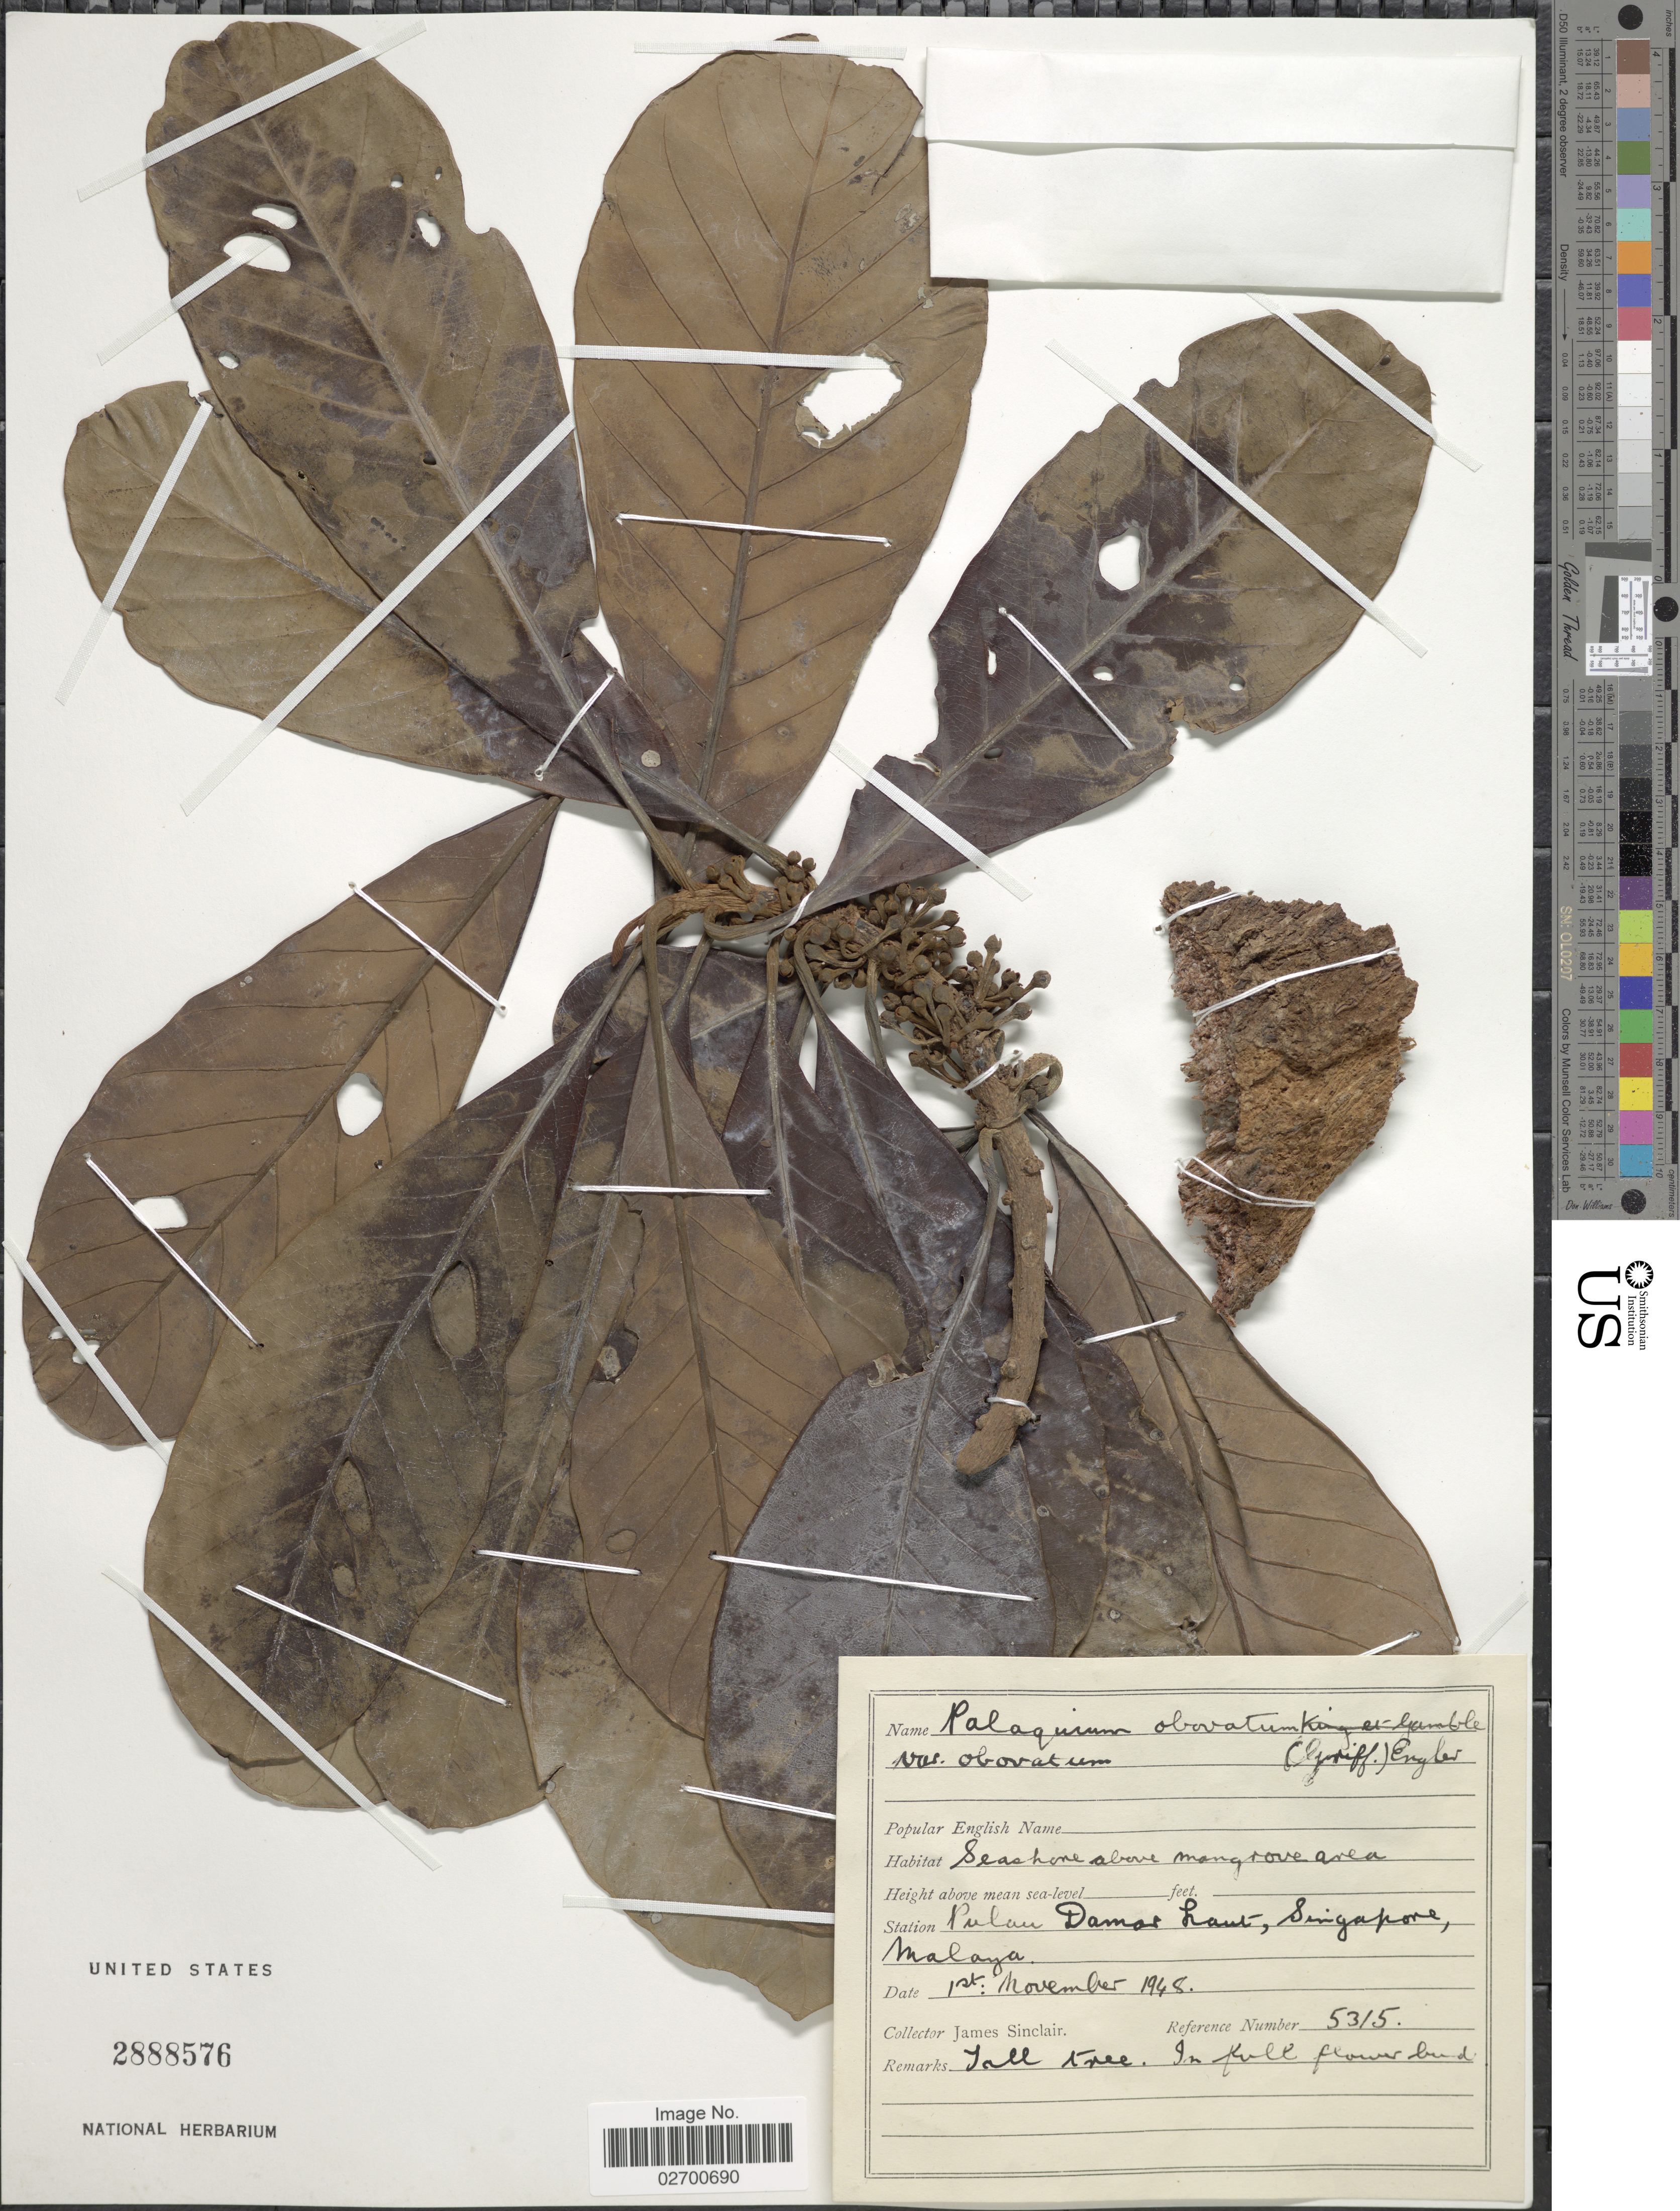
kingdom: Plantae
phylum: Tracheophyta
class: Magnoliopsida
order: Ericales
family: Sapotaceae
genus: Palaquium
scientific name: Palaquium obovatum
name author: (Griff.) Engl.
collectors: J. Sinclair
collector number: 5315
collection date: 1948-11-01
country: Singapore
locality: Pulau Damas, Haut, Singapore Malaya.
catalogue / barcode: US 2888576